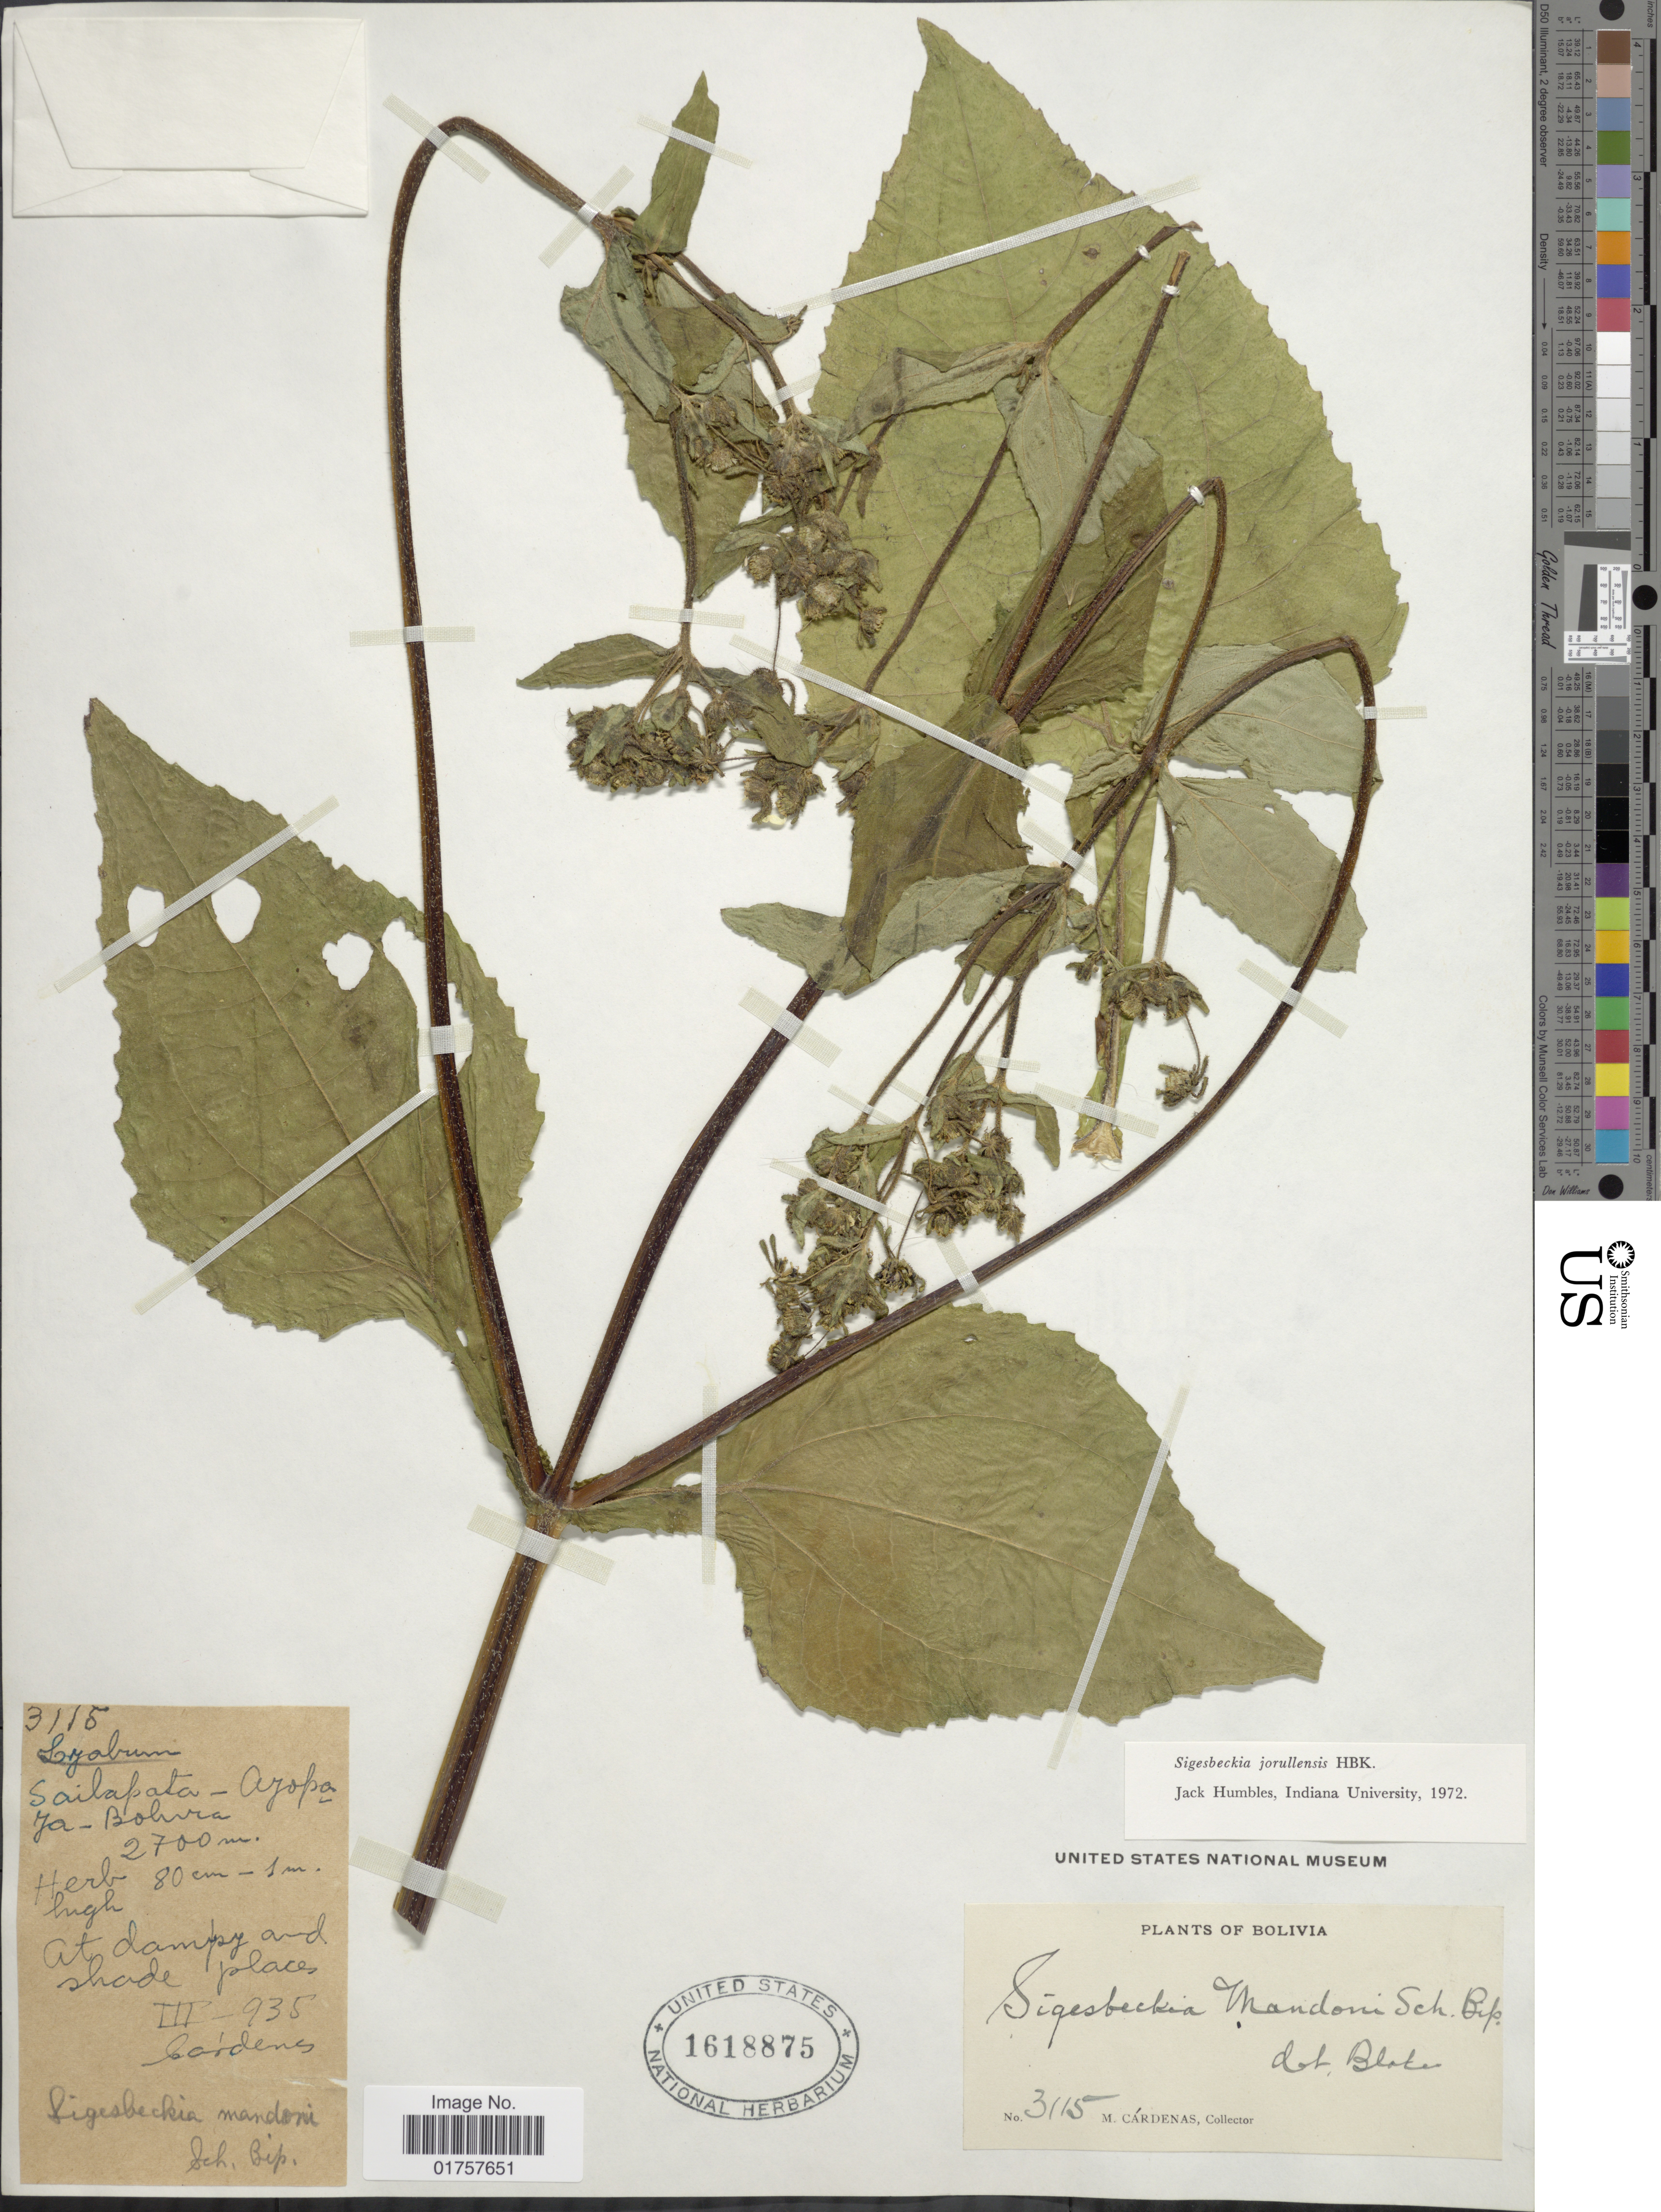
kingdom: Plantae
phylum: Tracheophyta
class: Magnoliopsida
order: Asterales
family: Asteraceae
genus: Sigesbeckia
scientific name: Sigesbeckia cordifolia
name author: Kunth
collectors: M. Cárdenas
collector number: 3115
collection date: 1935-03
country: Bolivia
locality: Sailapata - Ajopaja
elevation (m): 2700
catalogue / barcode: US 1618875